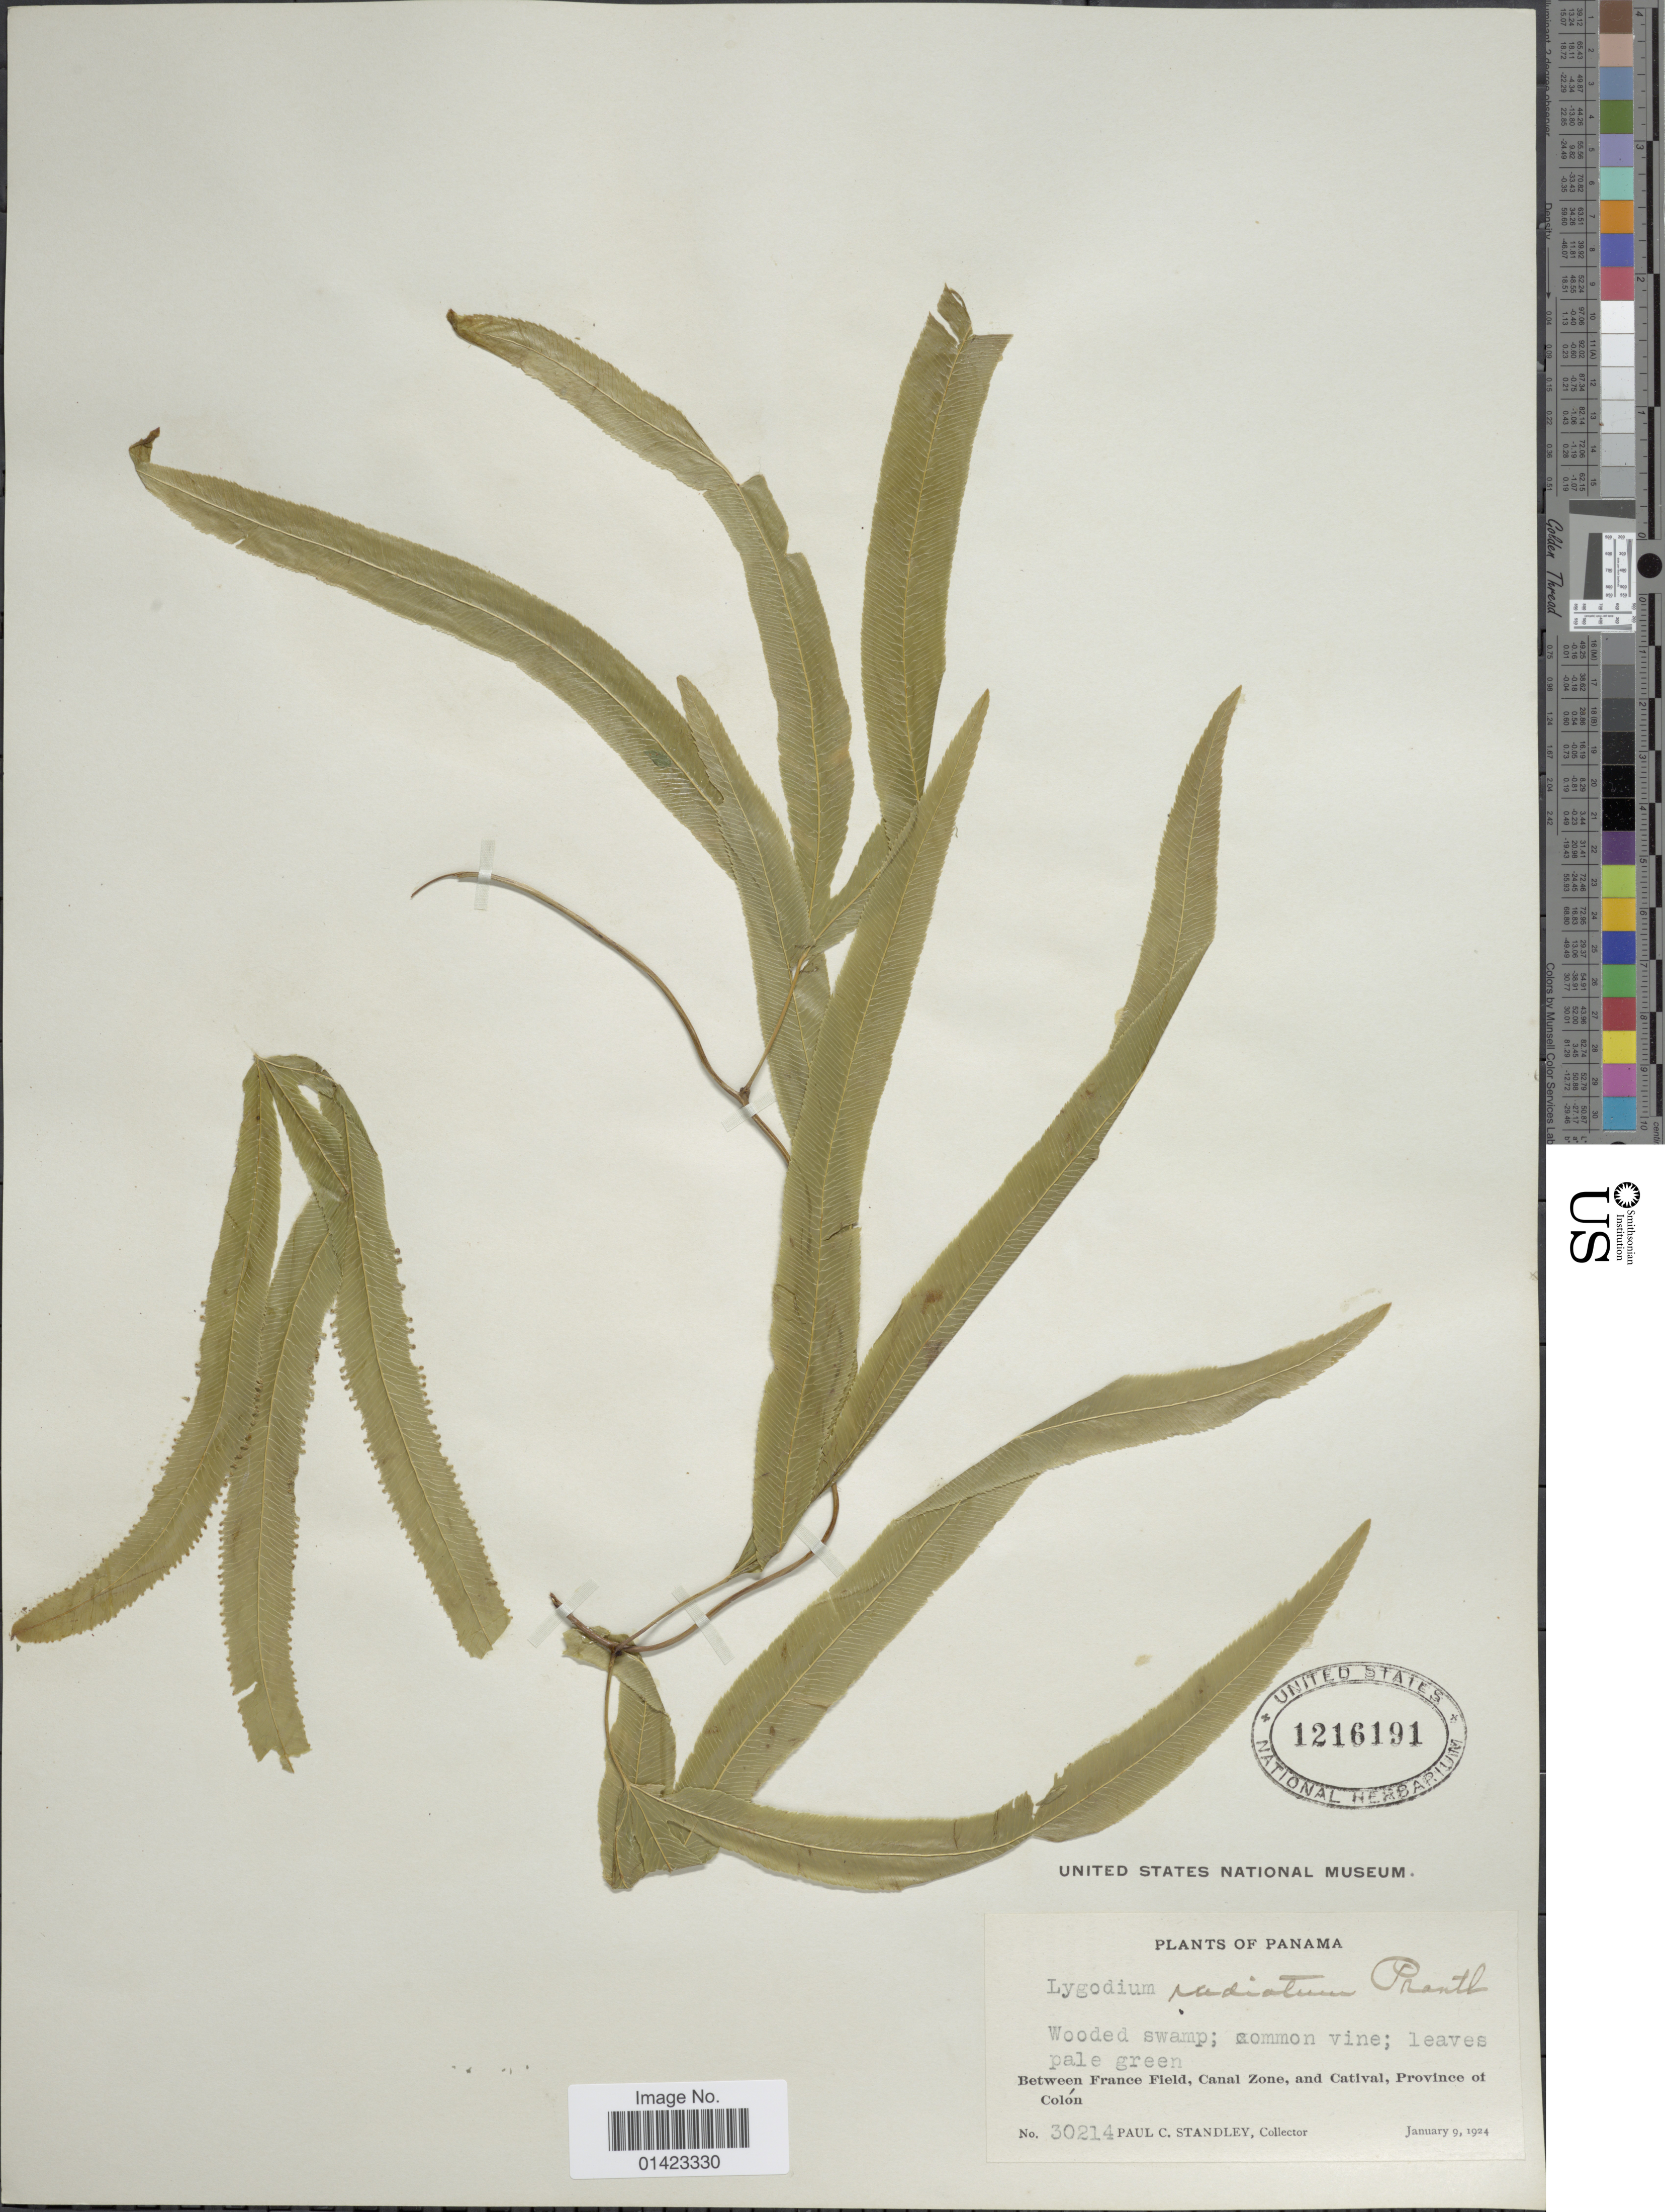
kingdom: Plantae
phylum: Tracheophyta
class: Polypodiopsida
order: Schizaeales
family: Lygodiaceae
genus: Lygodium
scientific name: Lygodium radiatum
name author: Prantl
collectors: P. C. Standley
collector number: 30214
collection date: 1924-01-09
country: Panama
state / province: Colón / Panamá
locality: Between France Field, Canal Zone, and Catival, province of Colon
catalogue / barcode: US 1216191